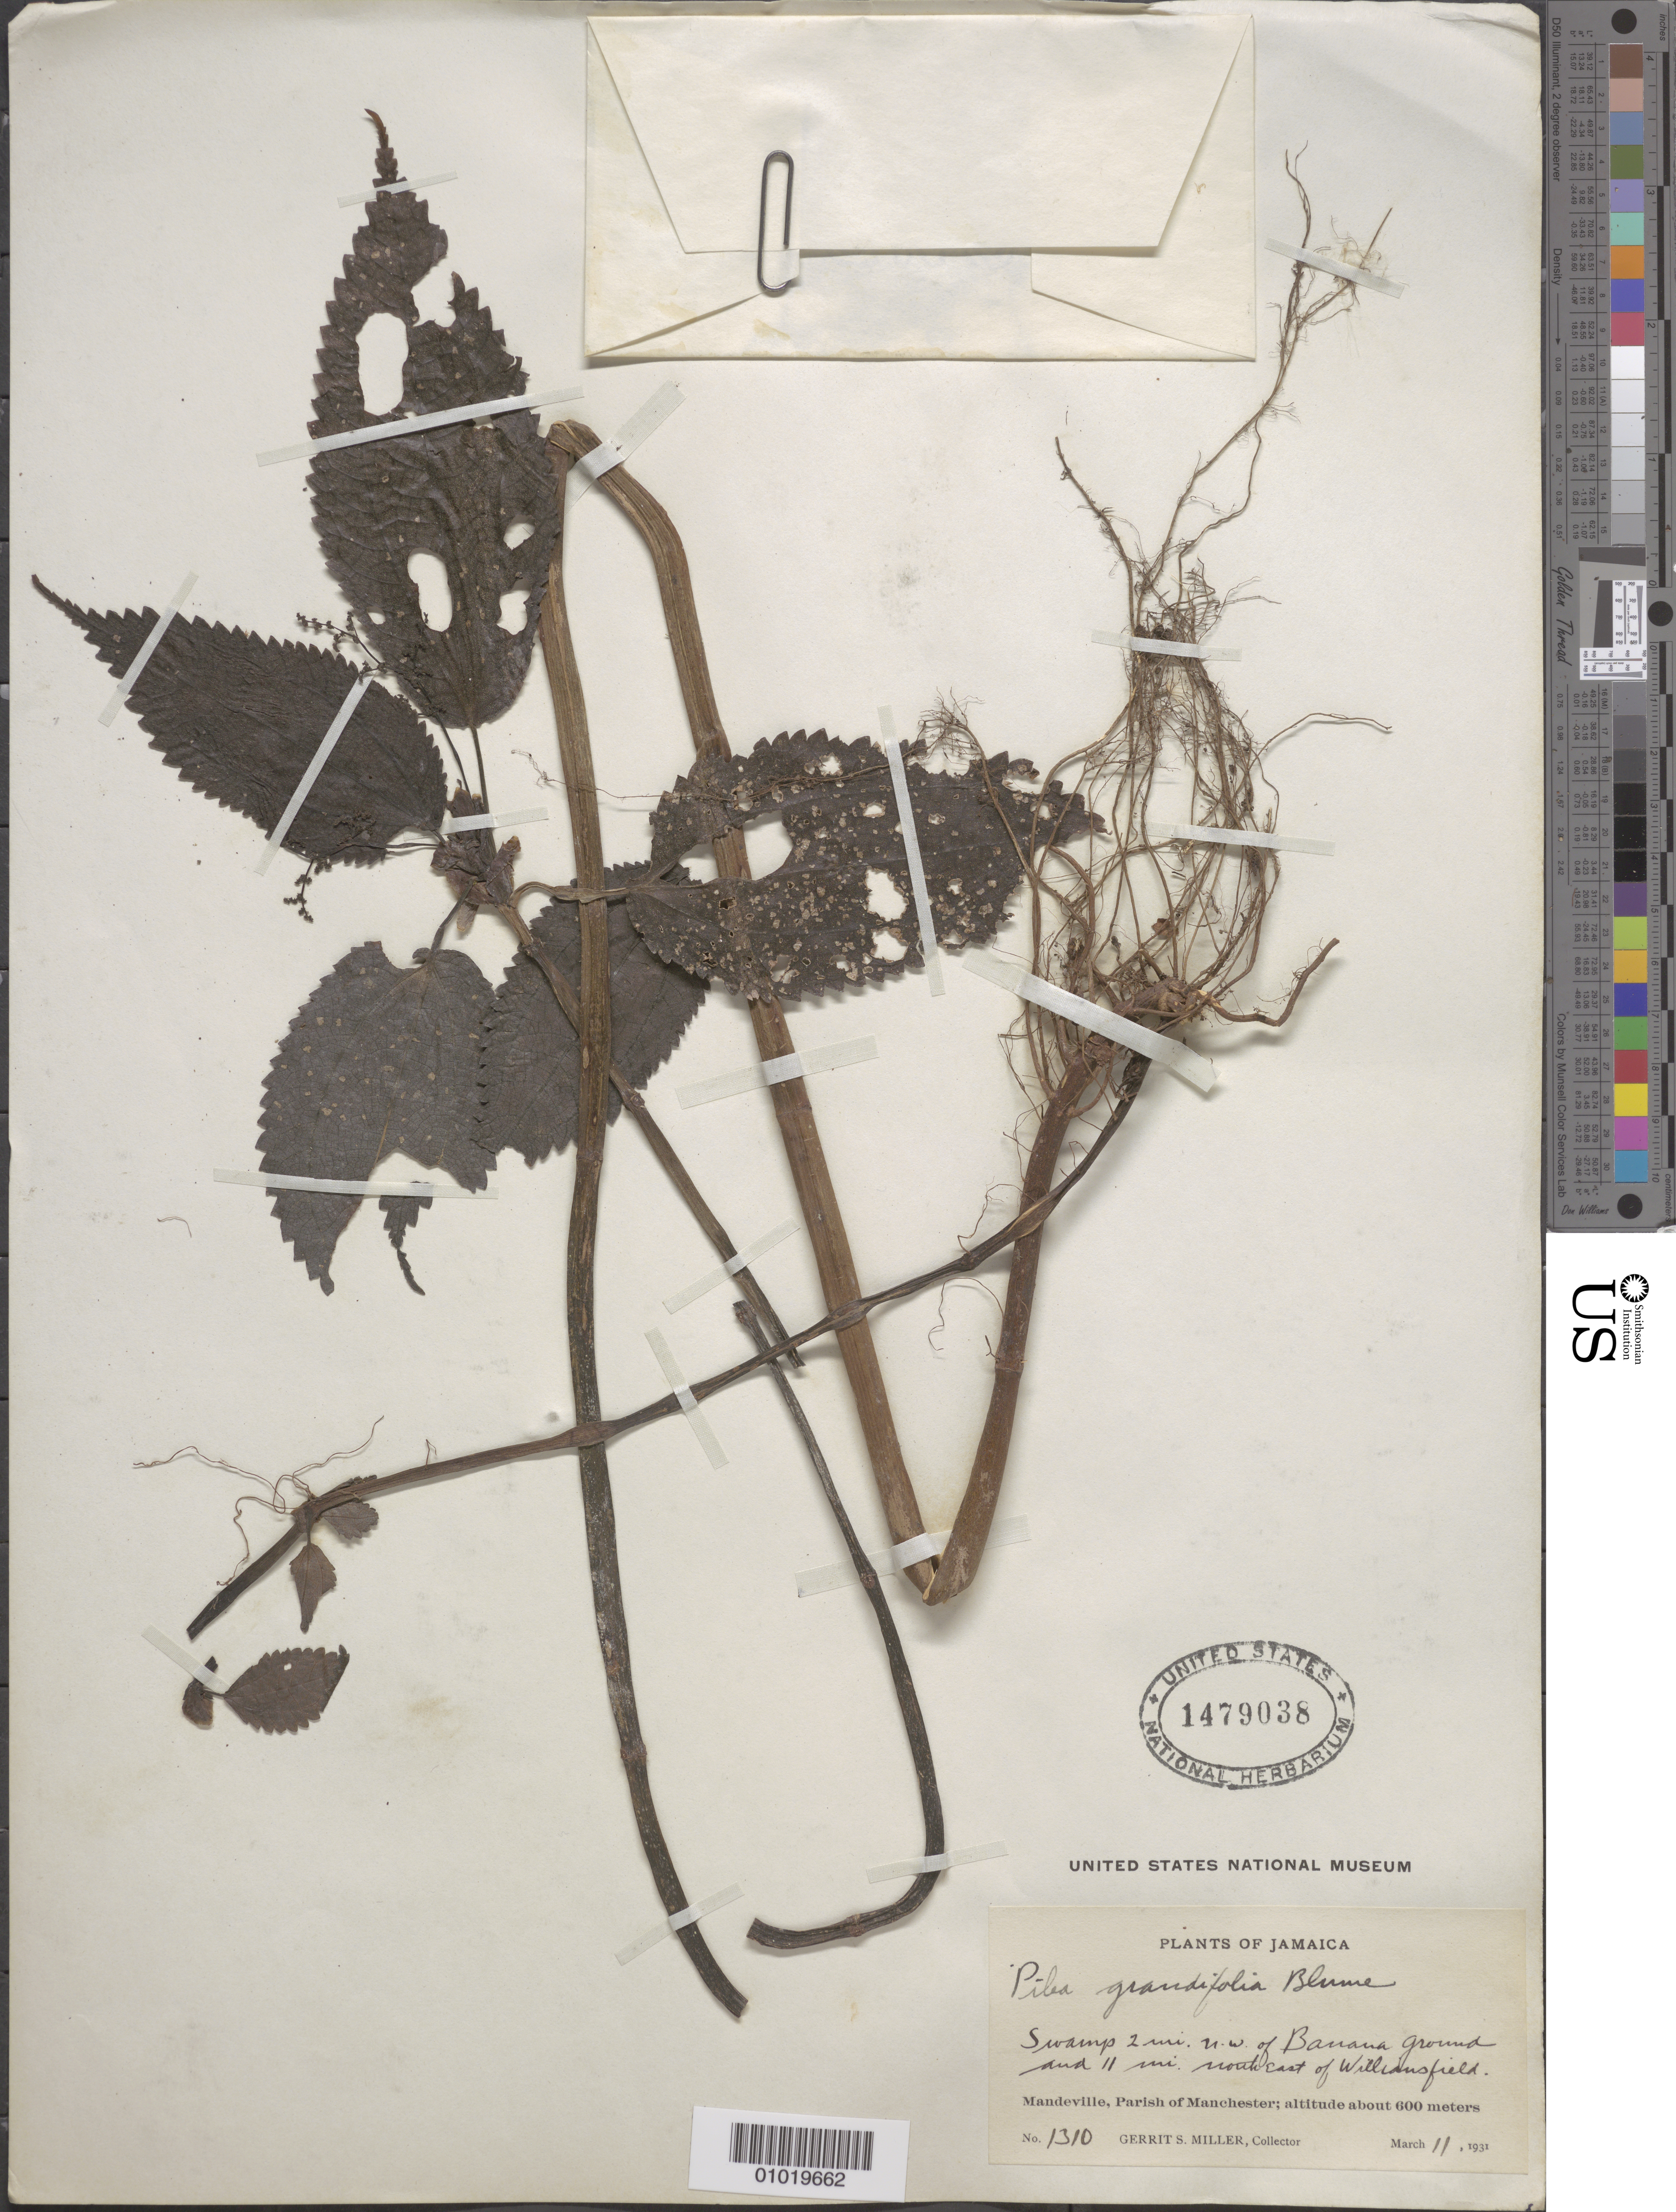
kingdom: Plantae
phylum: Tracheophyta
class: Magnoliopsida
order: Rosales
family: Urticaceae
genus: Pilea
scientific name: Pilea grandifolia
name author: (L.) Blume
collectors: G. S. Miller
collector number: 1310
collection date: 1931-03-11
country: Jamaica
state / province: Manchester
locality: Swamp 2 mi. n.w. of Banana Ground and 11 mi. north east of Williamsfield. Mandeville, Parish of Manchester.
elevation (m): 600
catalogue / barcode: US 1479038